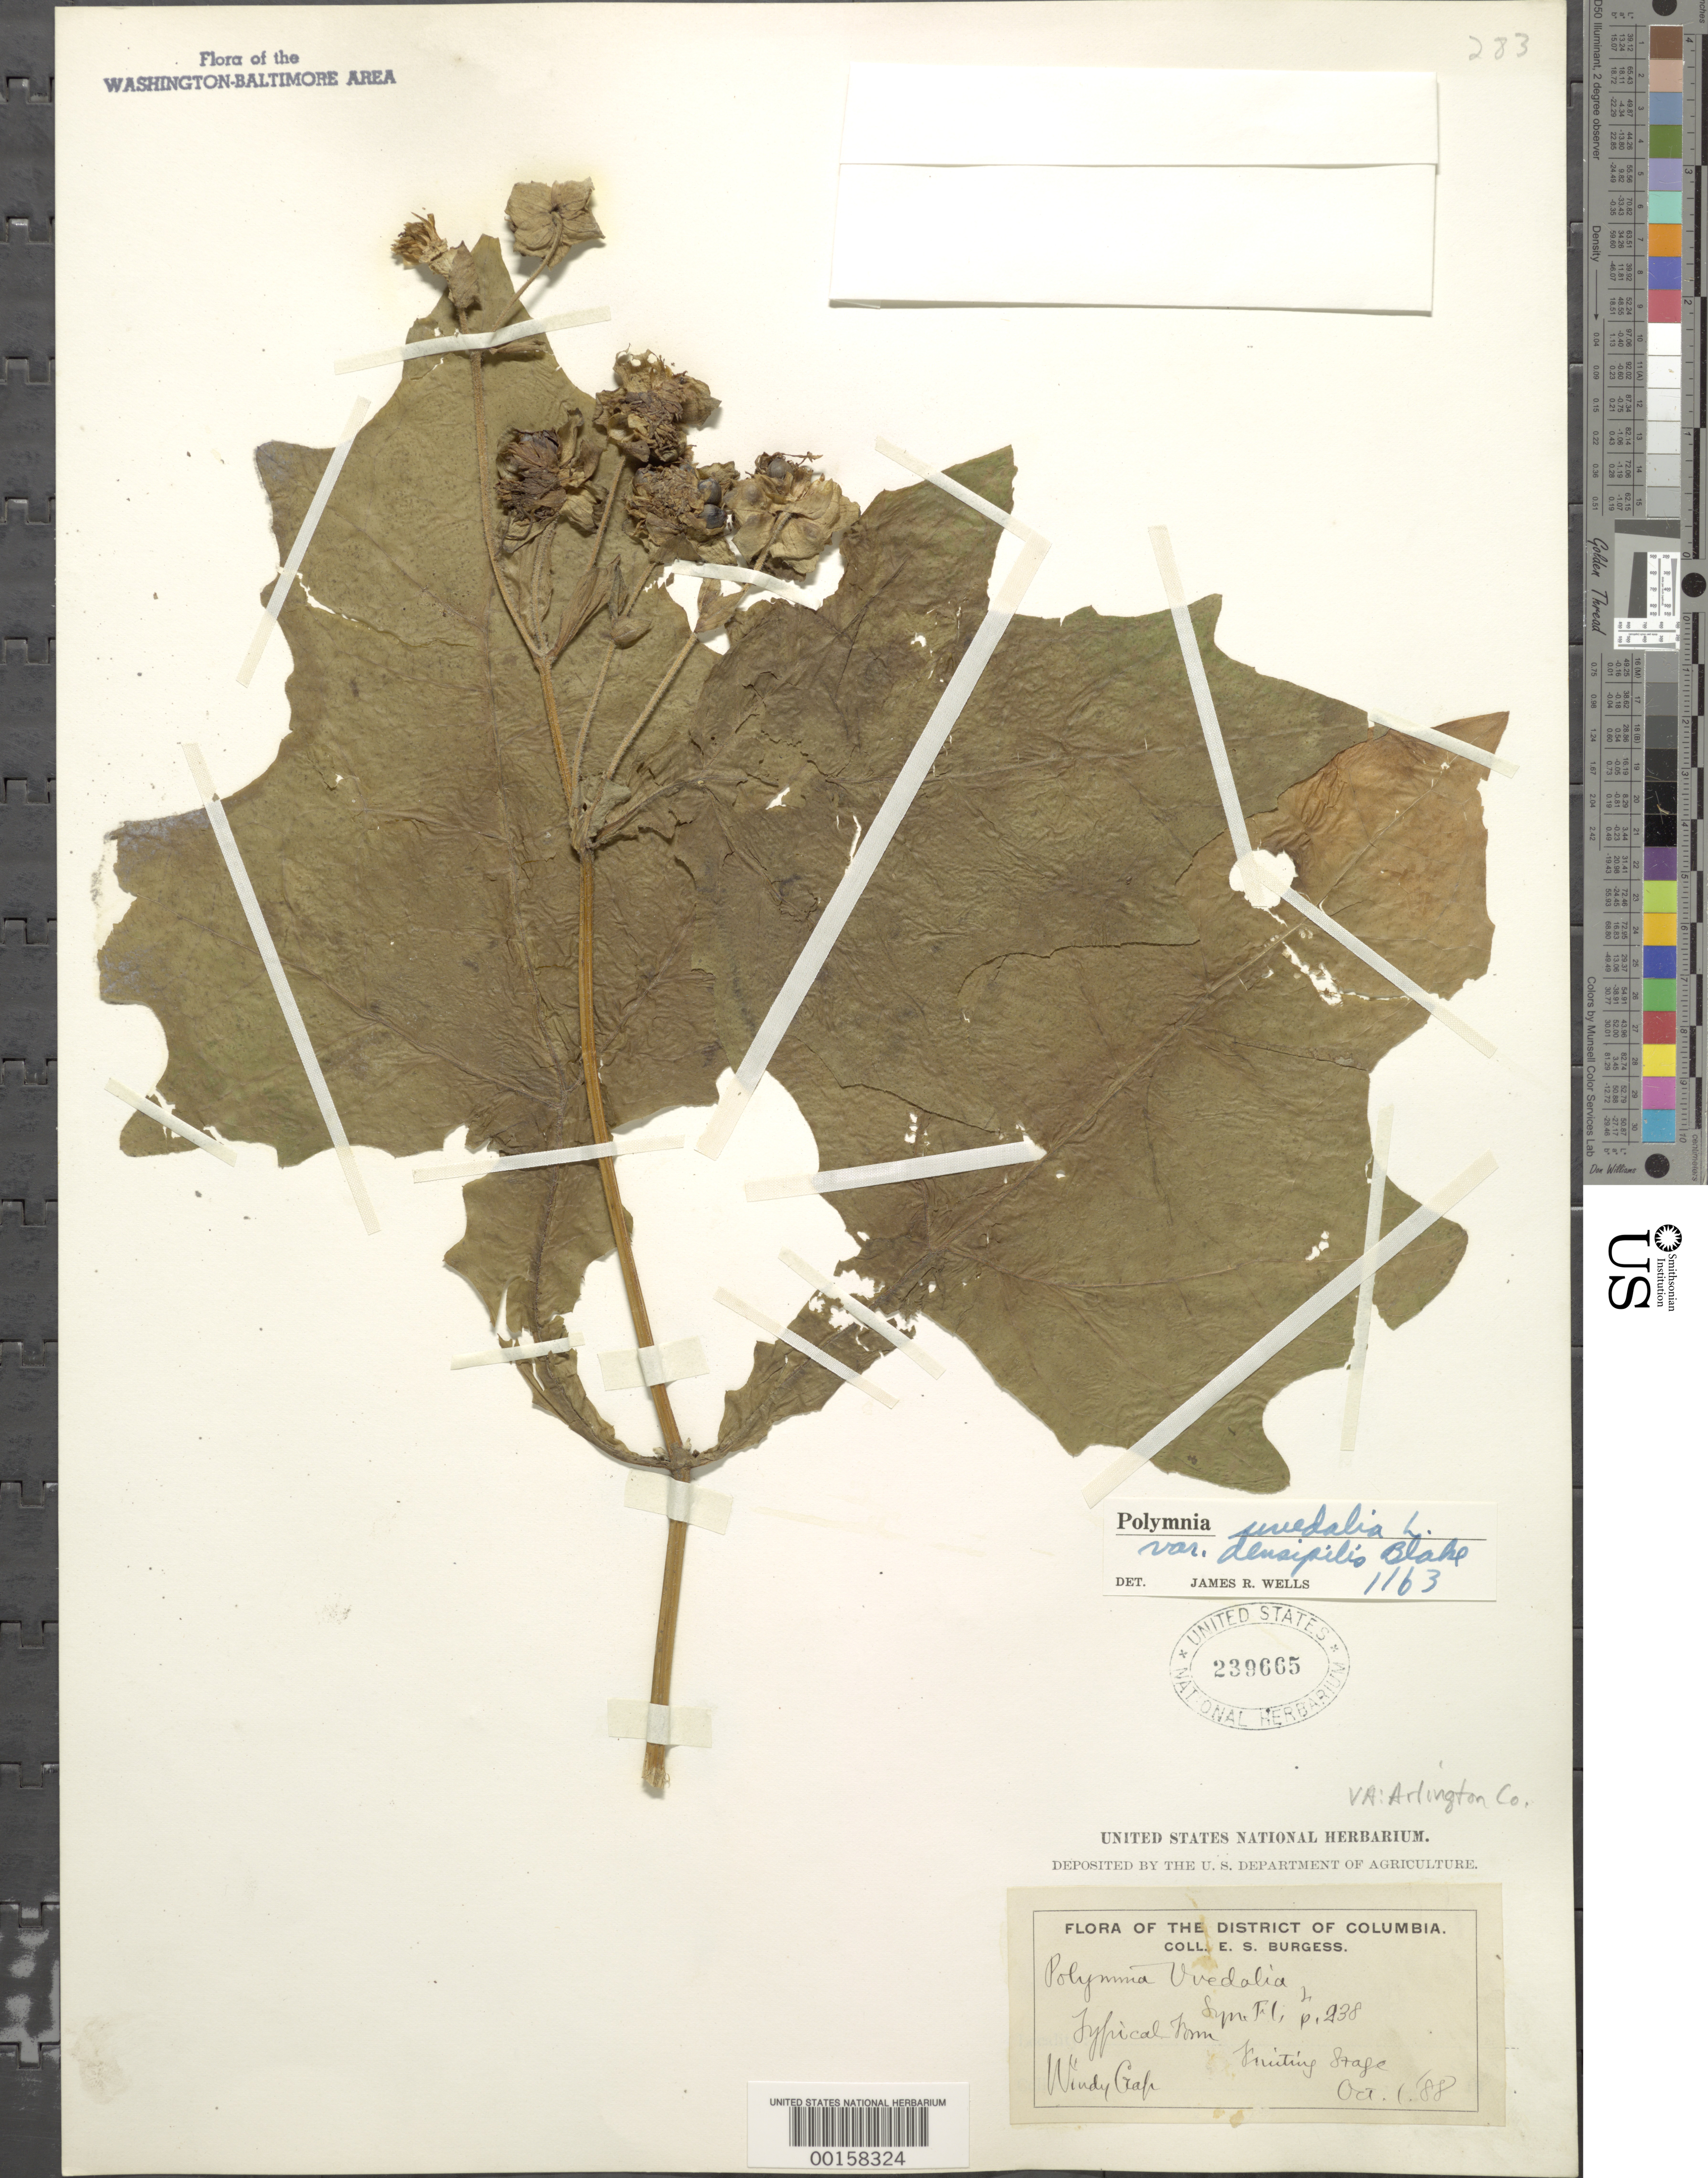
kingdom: Plantae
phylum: Tracheophyta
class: Magnoliopsida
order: Asterales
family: Asteraceae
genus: Smallanthus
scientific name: Smallanthus uvedalia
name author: (L.) Mack. ex Mack.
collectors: E. Burgess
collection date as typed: -1 Oct 1888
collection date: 1888-10-01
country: United States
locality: Windy Gap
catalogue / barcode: US 239665